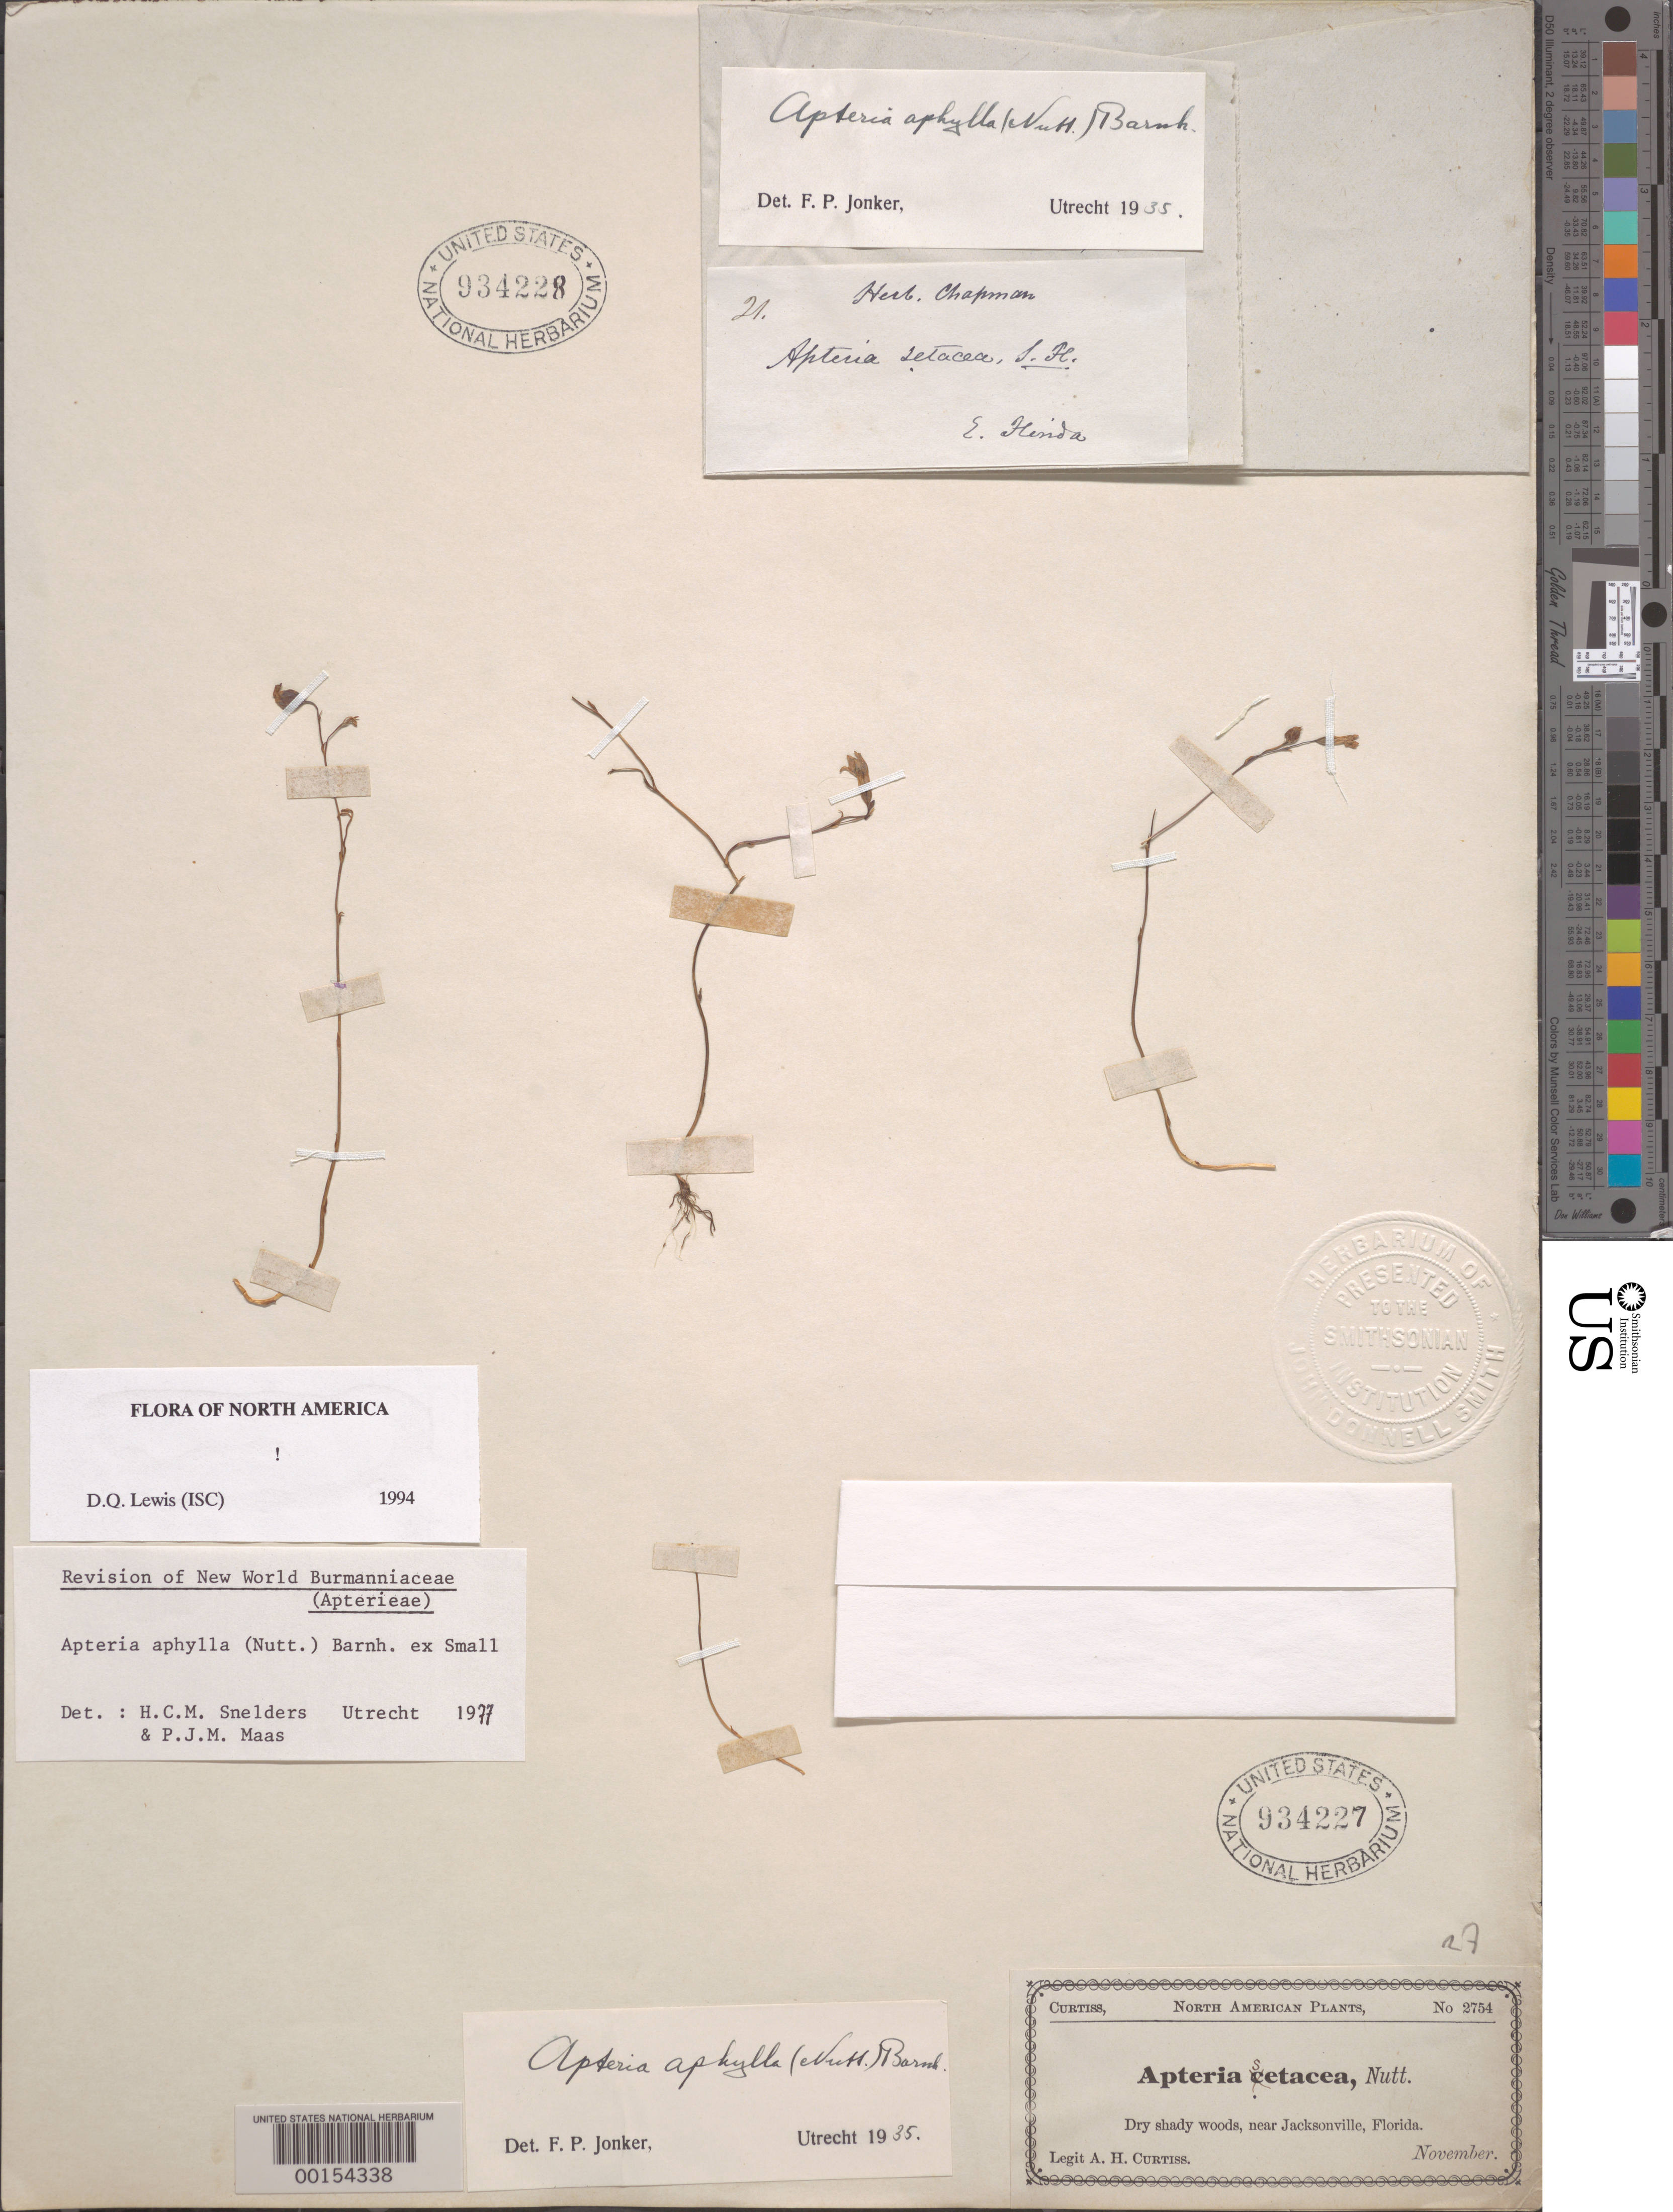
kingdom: Plantae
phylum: Tracheophyta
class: Liliopsida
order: Dioscoreales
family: Burmanniaceae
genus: Apteria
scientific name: Apteria aphylla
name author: (Nutt.) Barnhart ex Small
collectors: A. H. Curtiss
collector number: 2754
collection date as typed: Nov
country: United States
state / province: Florida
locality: Near jacksonville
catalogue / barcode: US 934227